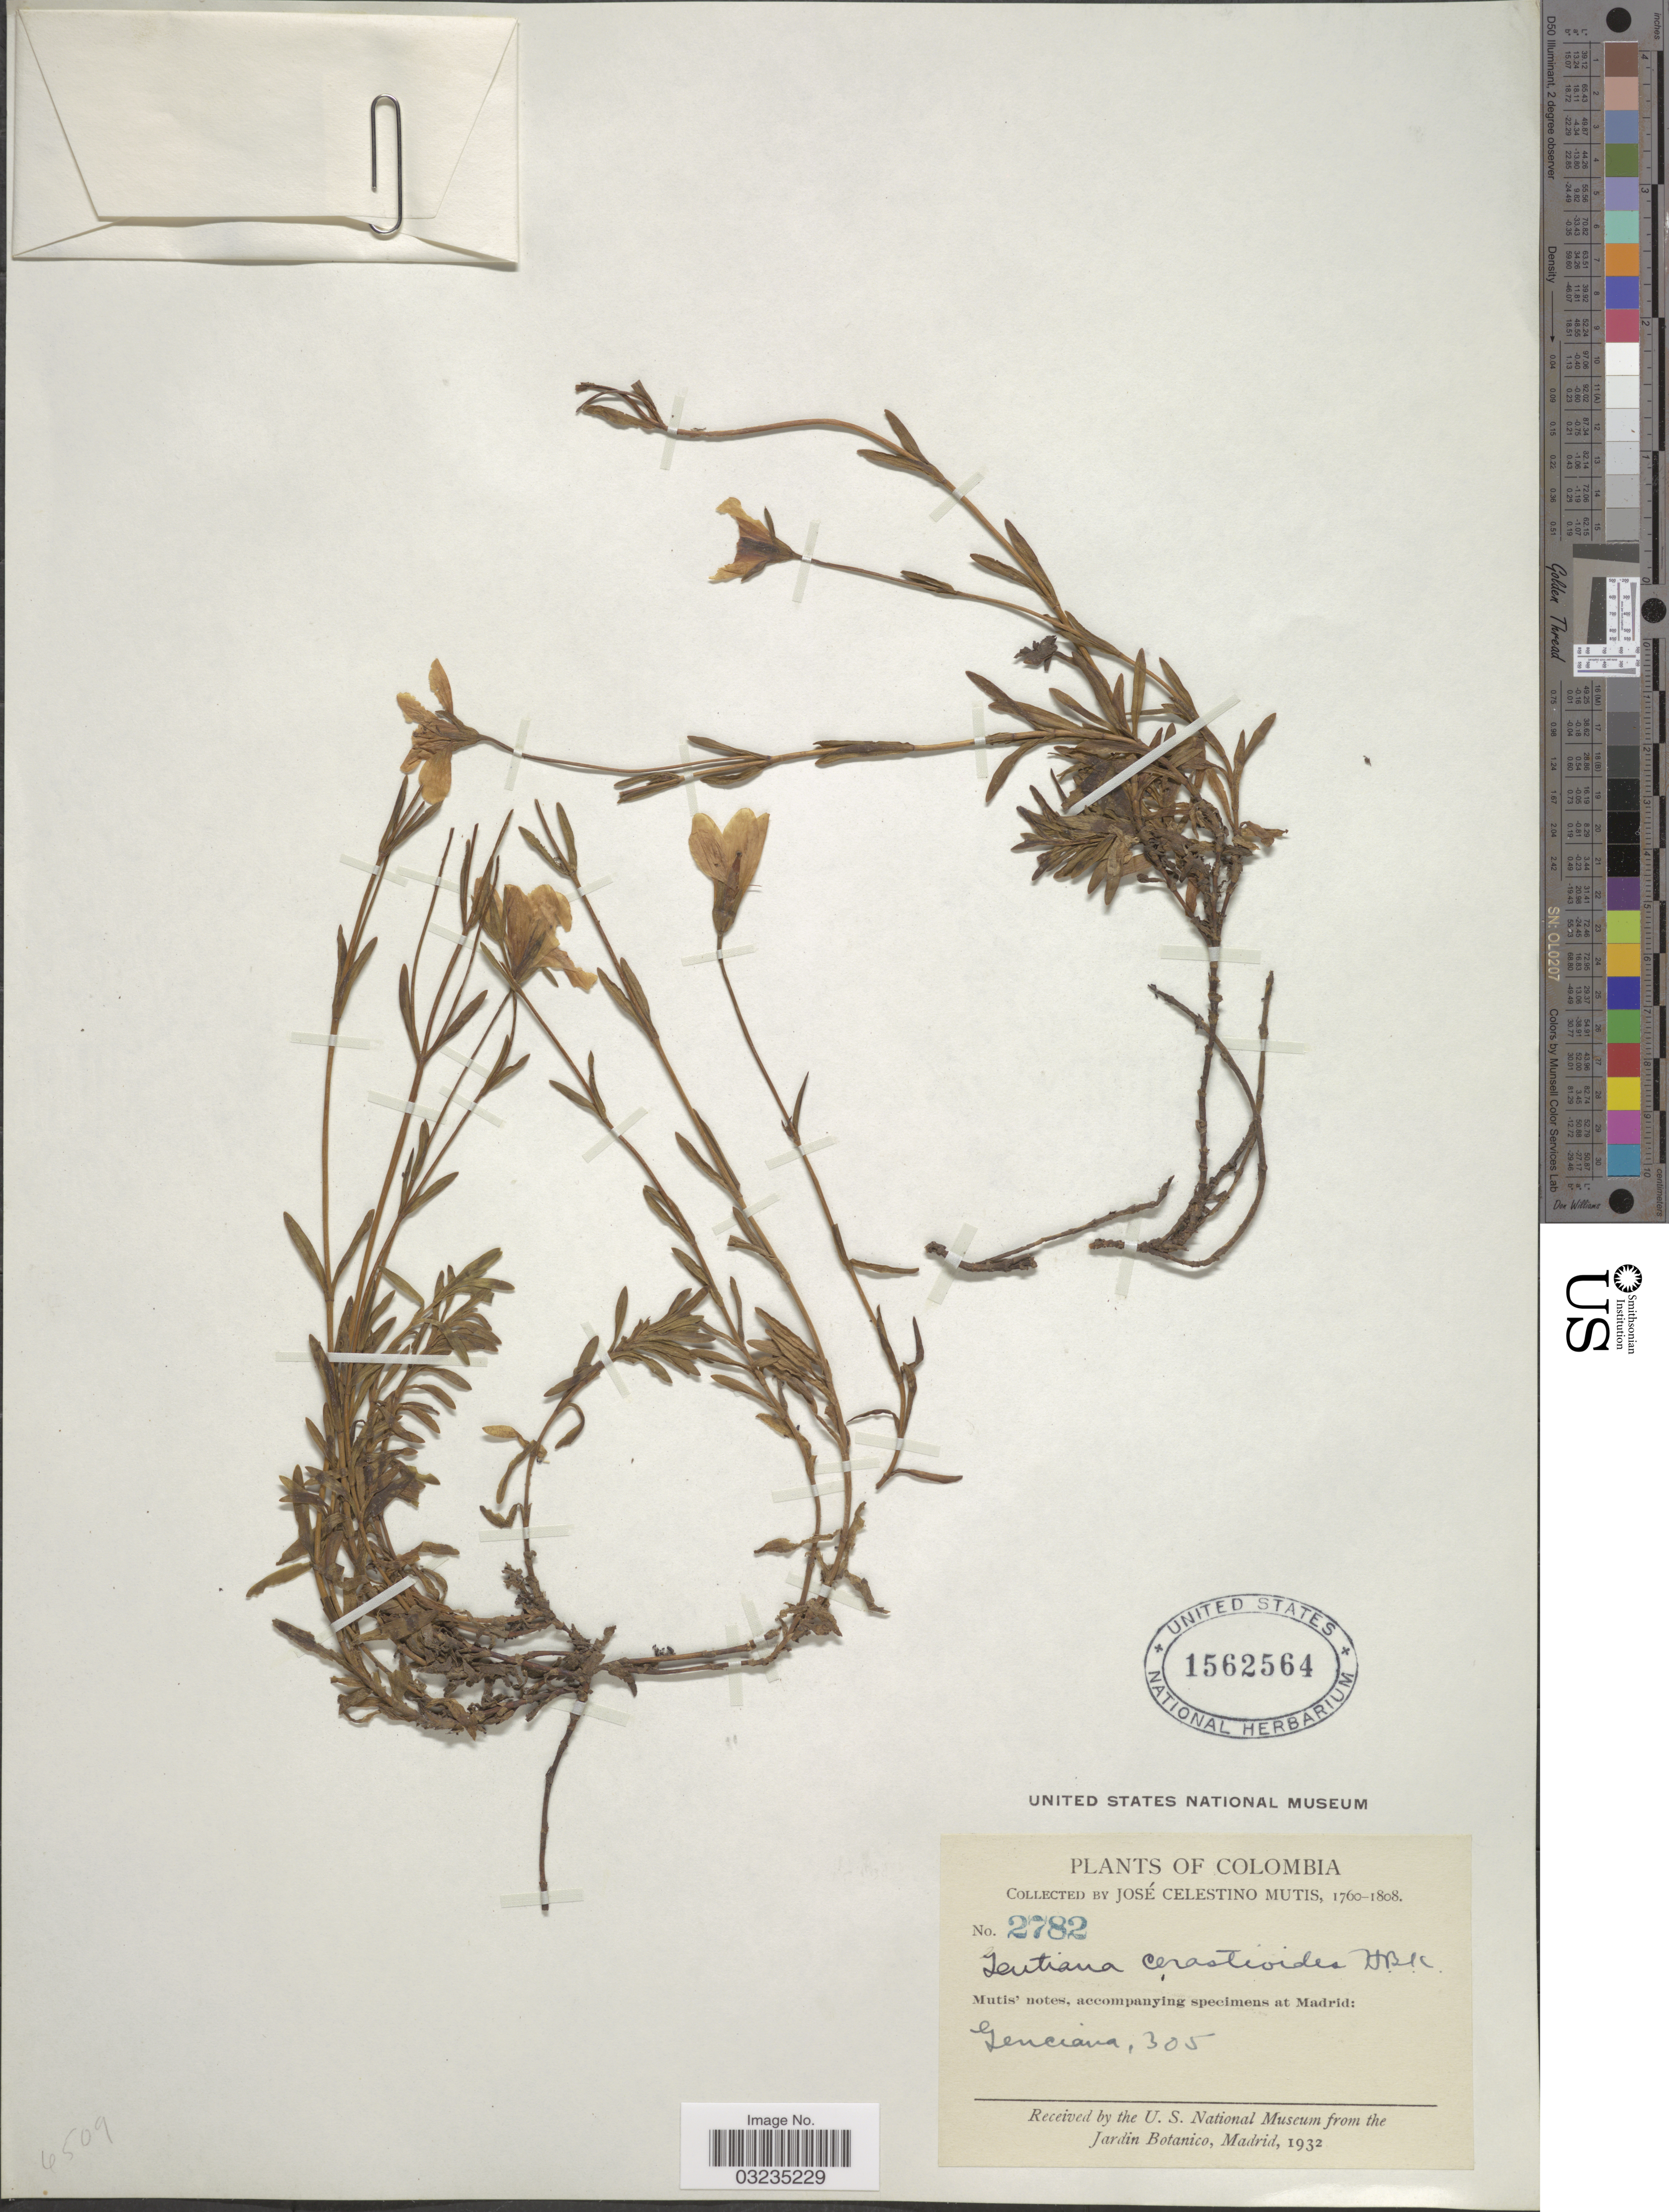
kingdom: Plantae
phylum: Tracheophyta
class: Magnoliopsida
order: Gentianales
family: Gentianaceae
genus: Gentiana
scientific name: Gentiana cerastioides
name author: Kunth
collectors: J. C. B. Mutis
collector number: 2782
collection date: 1760/1808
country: Colombia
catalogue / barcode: US 1562564